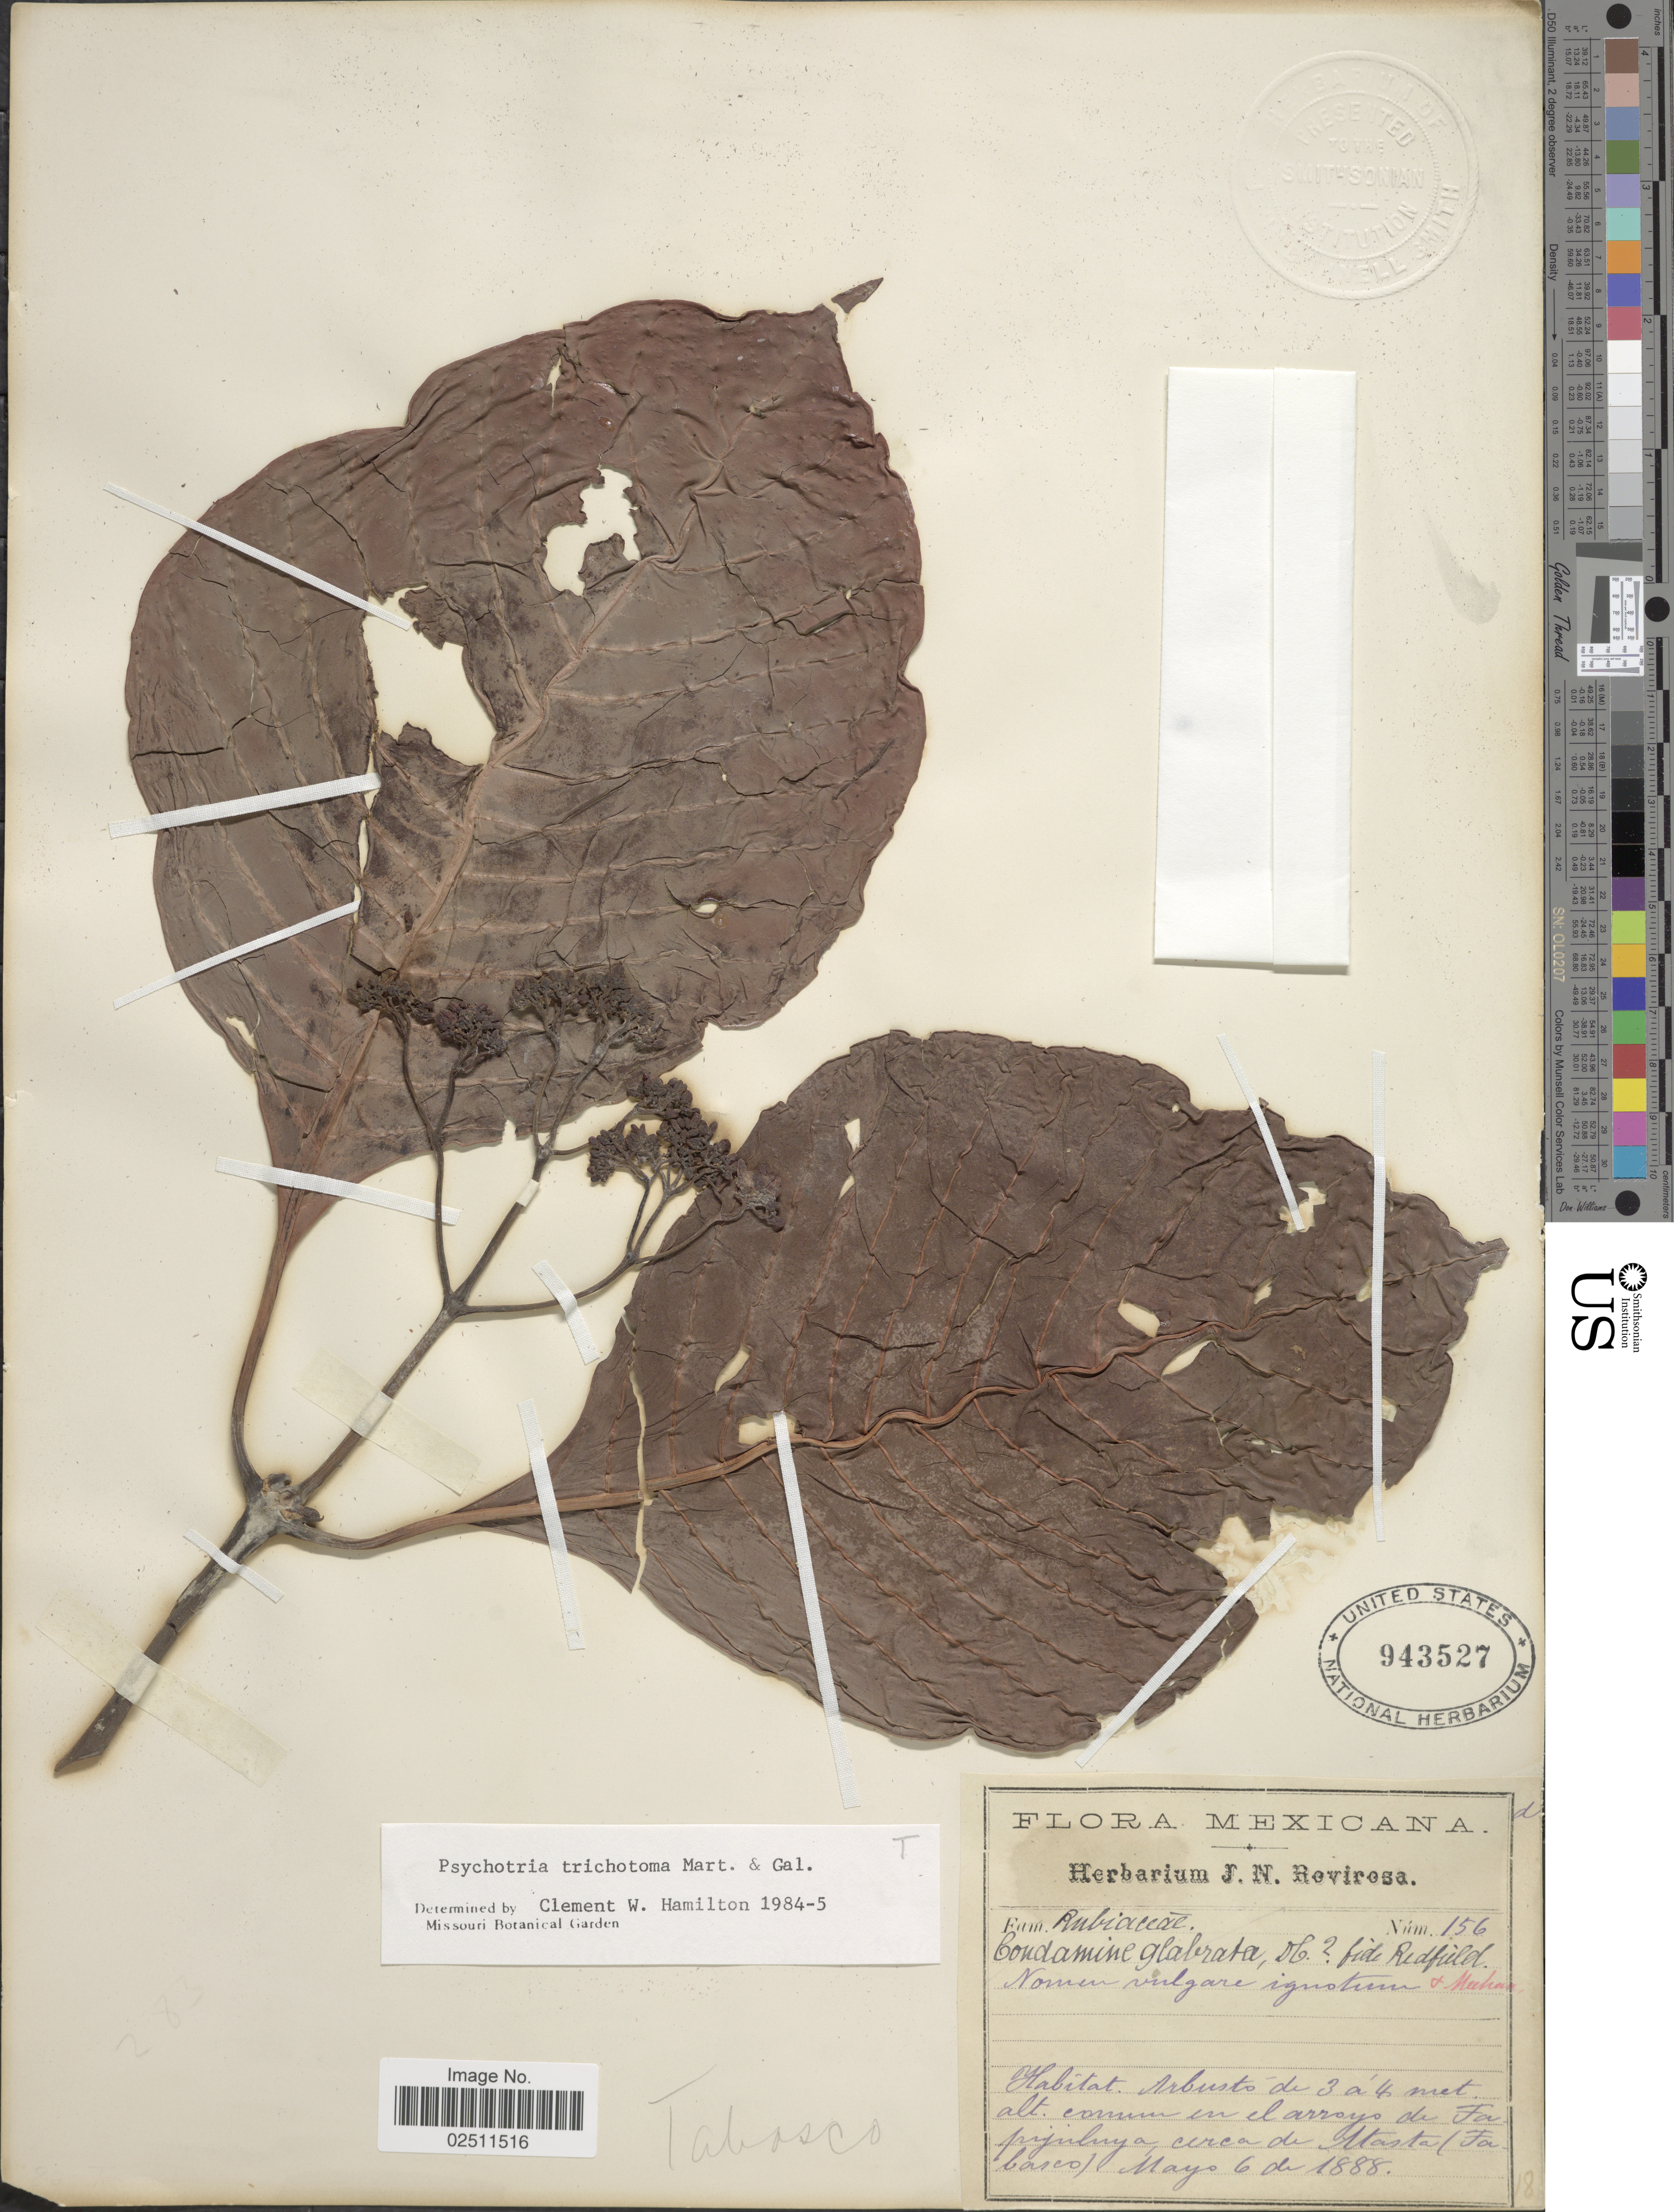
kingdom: Plantae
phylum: Tracheophyta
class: Magnoliopsida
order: Gentianales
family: Rubiaceae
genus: Psychotria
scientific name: Psychotria trichotoma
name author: M. Martens & Galeotti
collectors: ex herb. J. N. Rovirosa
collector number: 156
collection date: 1888-05-06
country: Mexico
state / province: Tabasco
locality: En el arroyo de Tapijuluya cerca de Atasta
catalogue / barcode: US 943527